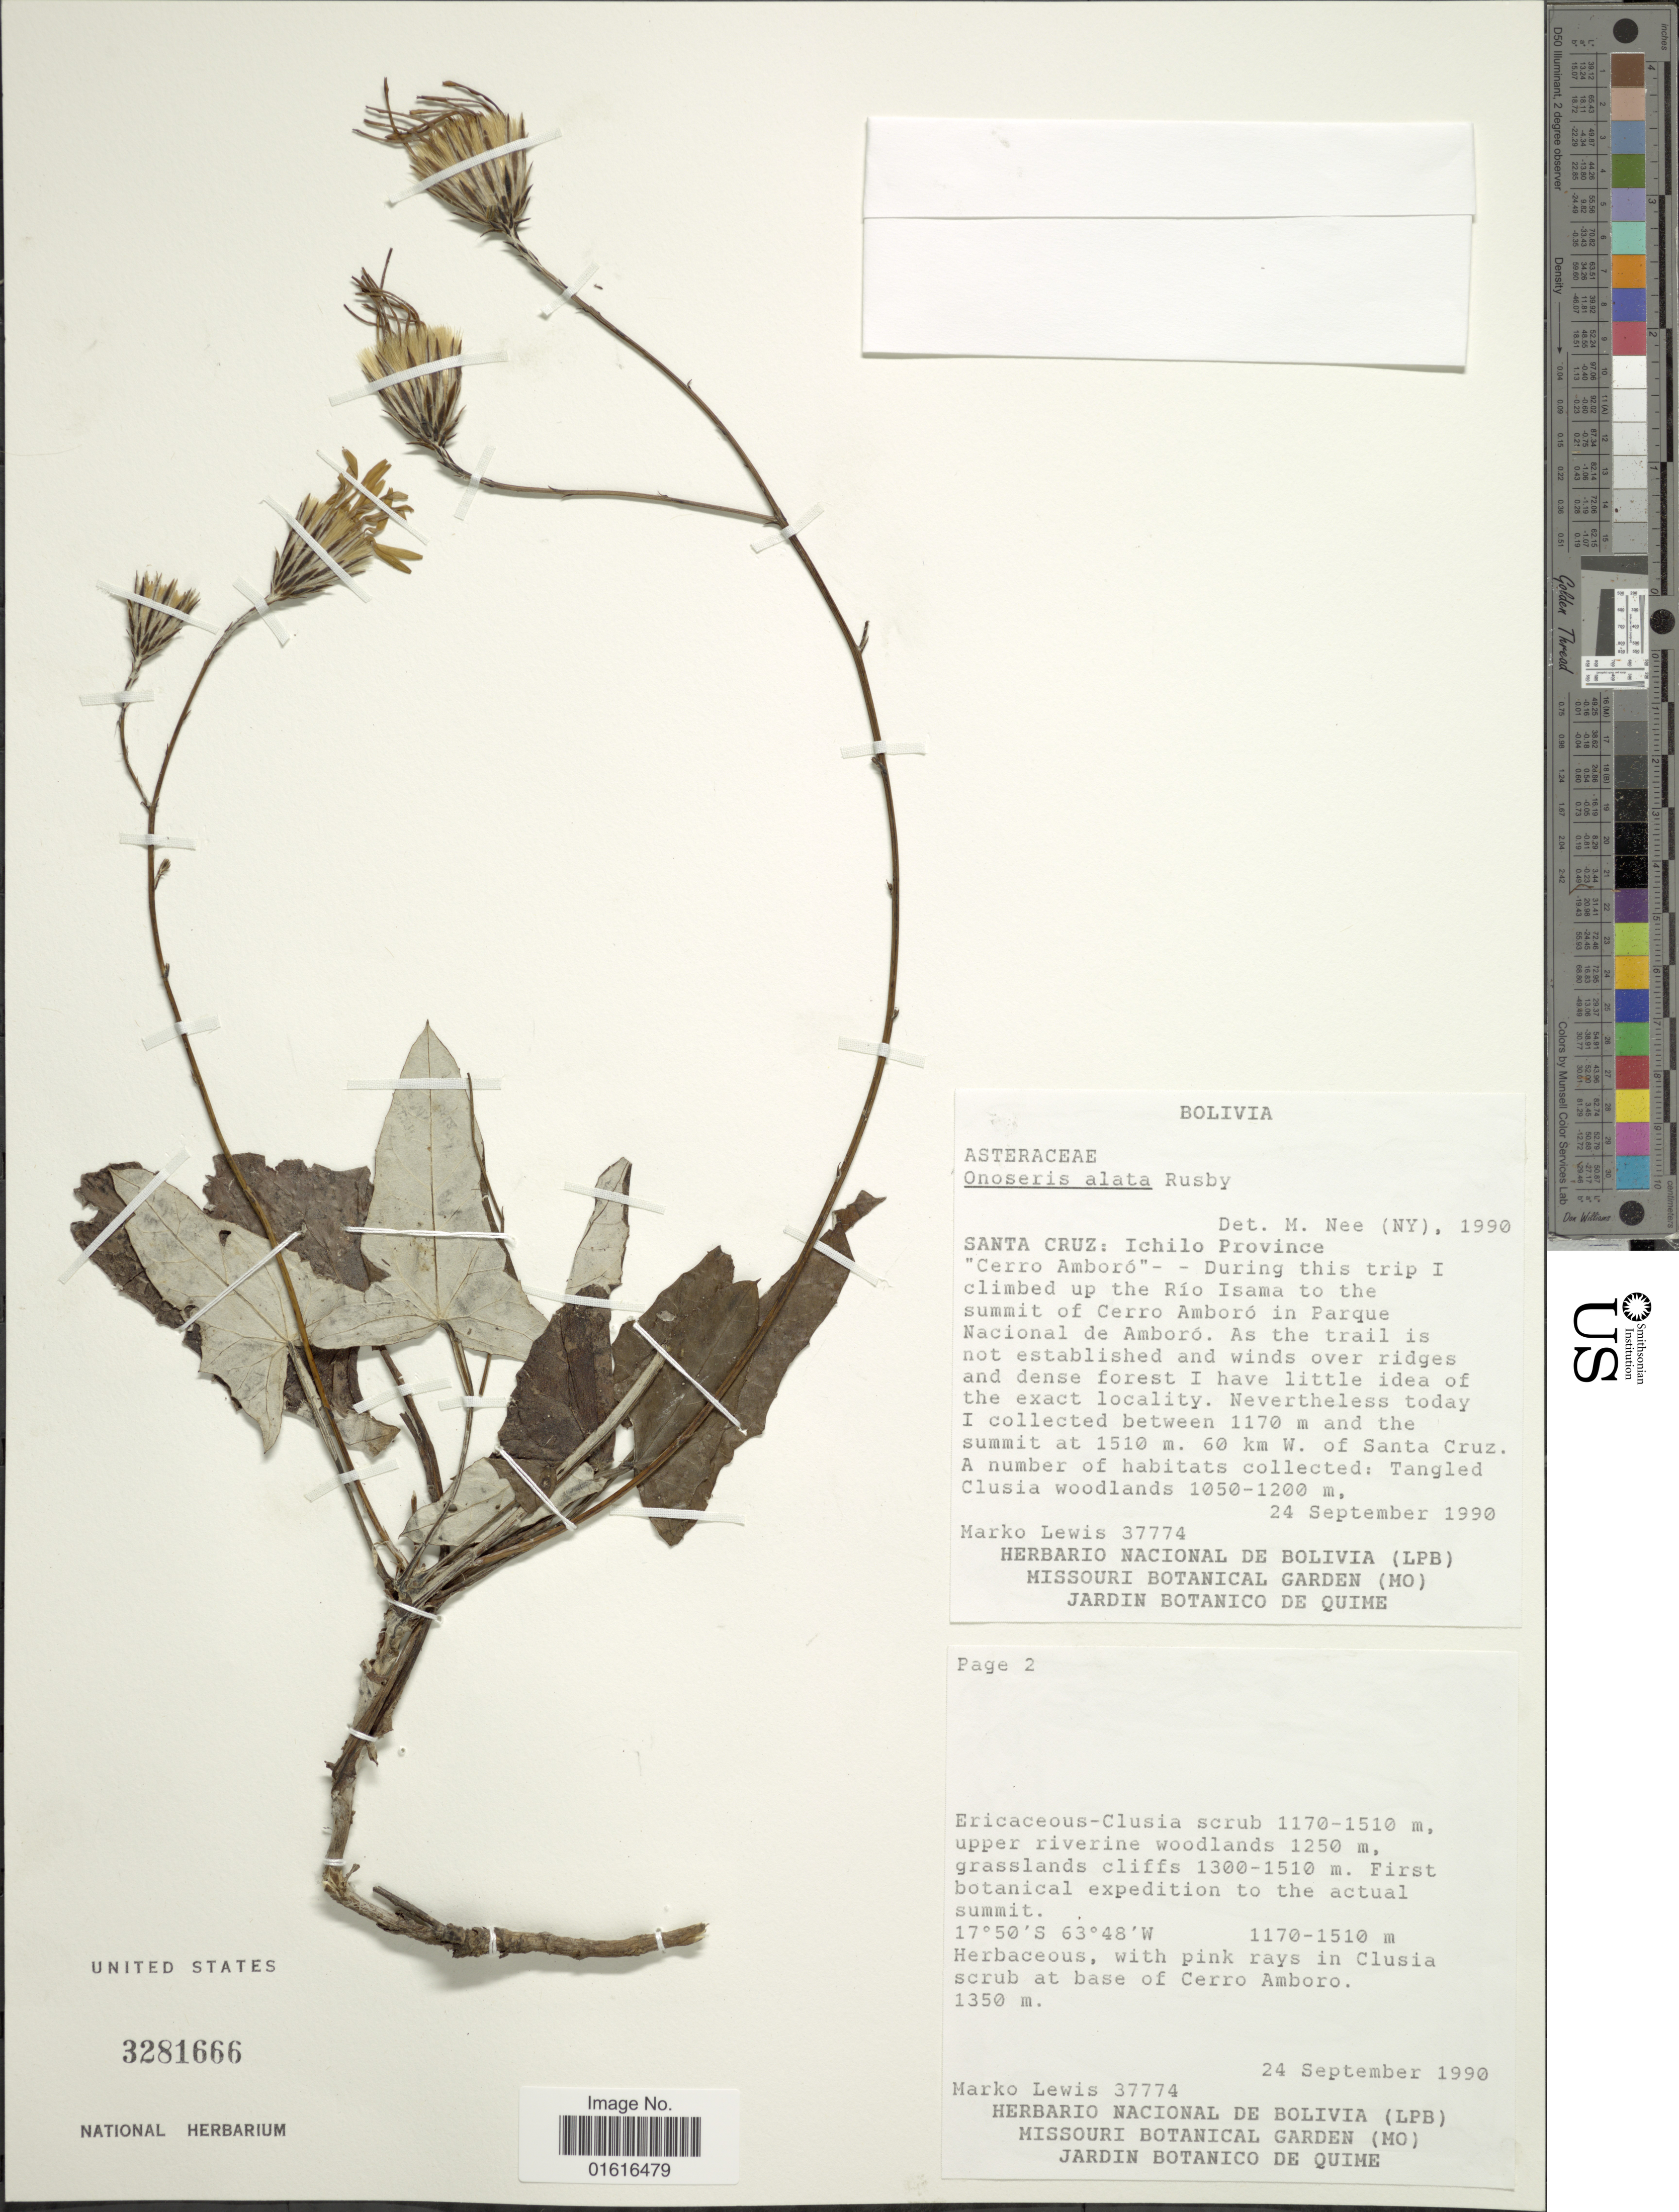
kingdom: Plantae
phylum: Tracheophyta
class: Magnoliopsida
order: Asterales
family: Asteraceae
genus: Onoseris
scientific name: Onoseris alata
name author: Rusby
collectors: M. A. Lewis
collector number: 37774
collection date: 1990-09-24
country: Bolivia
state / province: Santa Cruz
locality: Ichilo Province "Cerro Amboro"During this trip I climbed up the Rio Isama to the summit of Cerro Amboro in Parque Nacional de Amboro. As the trail is not established and winds over ridges and dense forest I have little idea of the exact locality. Nevertheless today I collected between 1170 m and the summit at 1510 m. 60 km W of Santa Cruz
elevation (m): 1170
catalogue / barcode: US 3281666